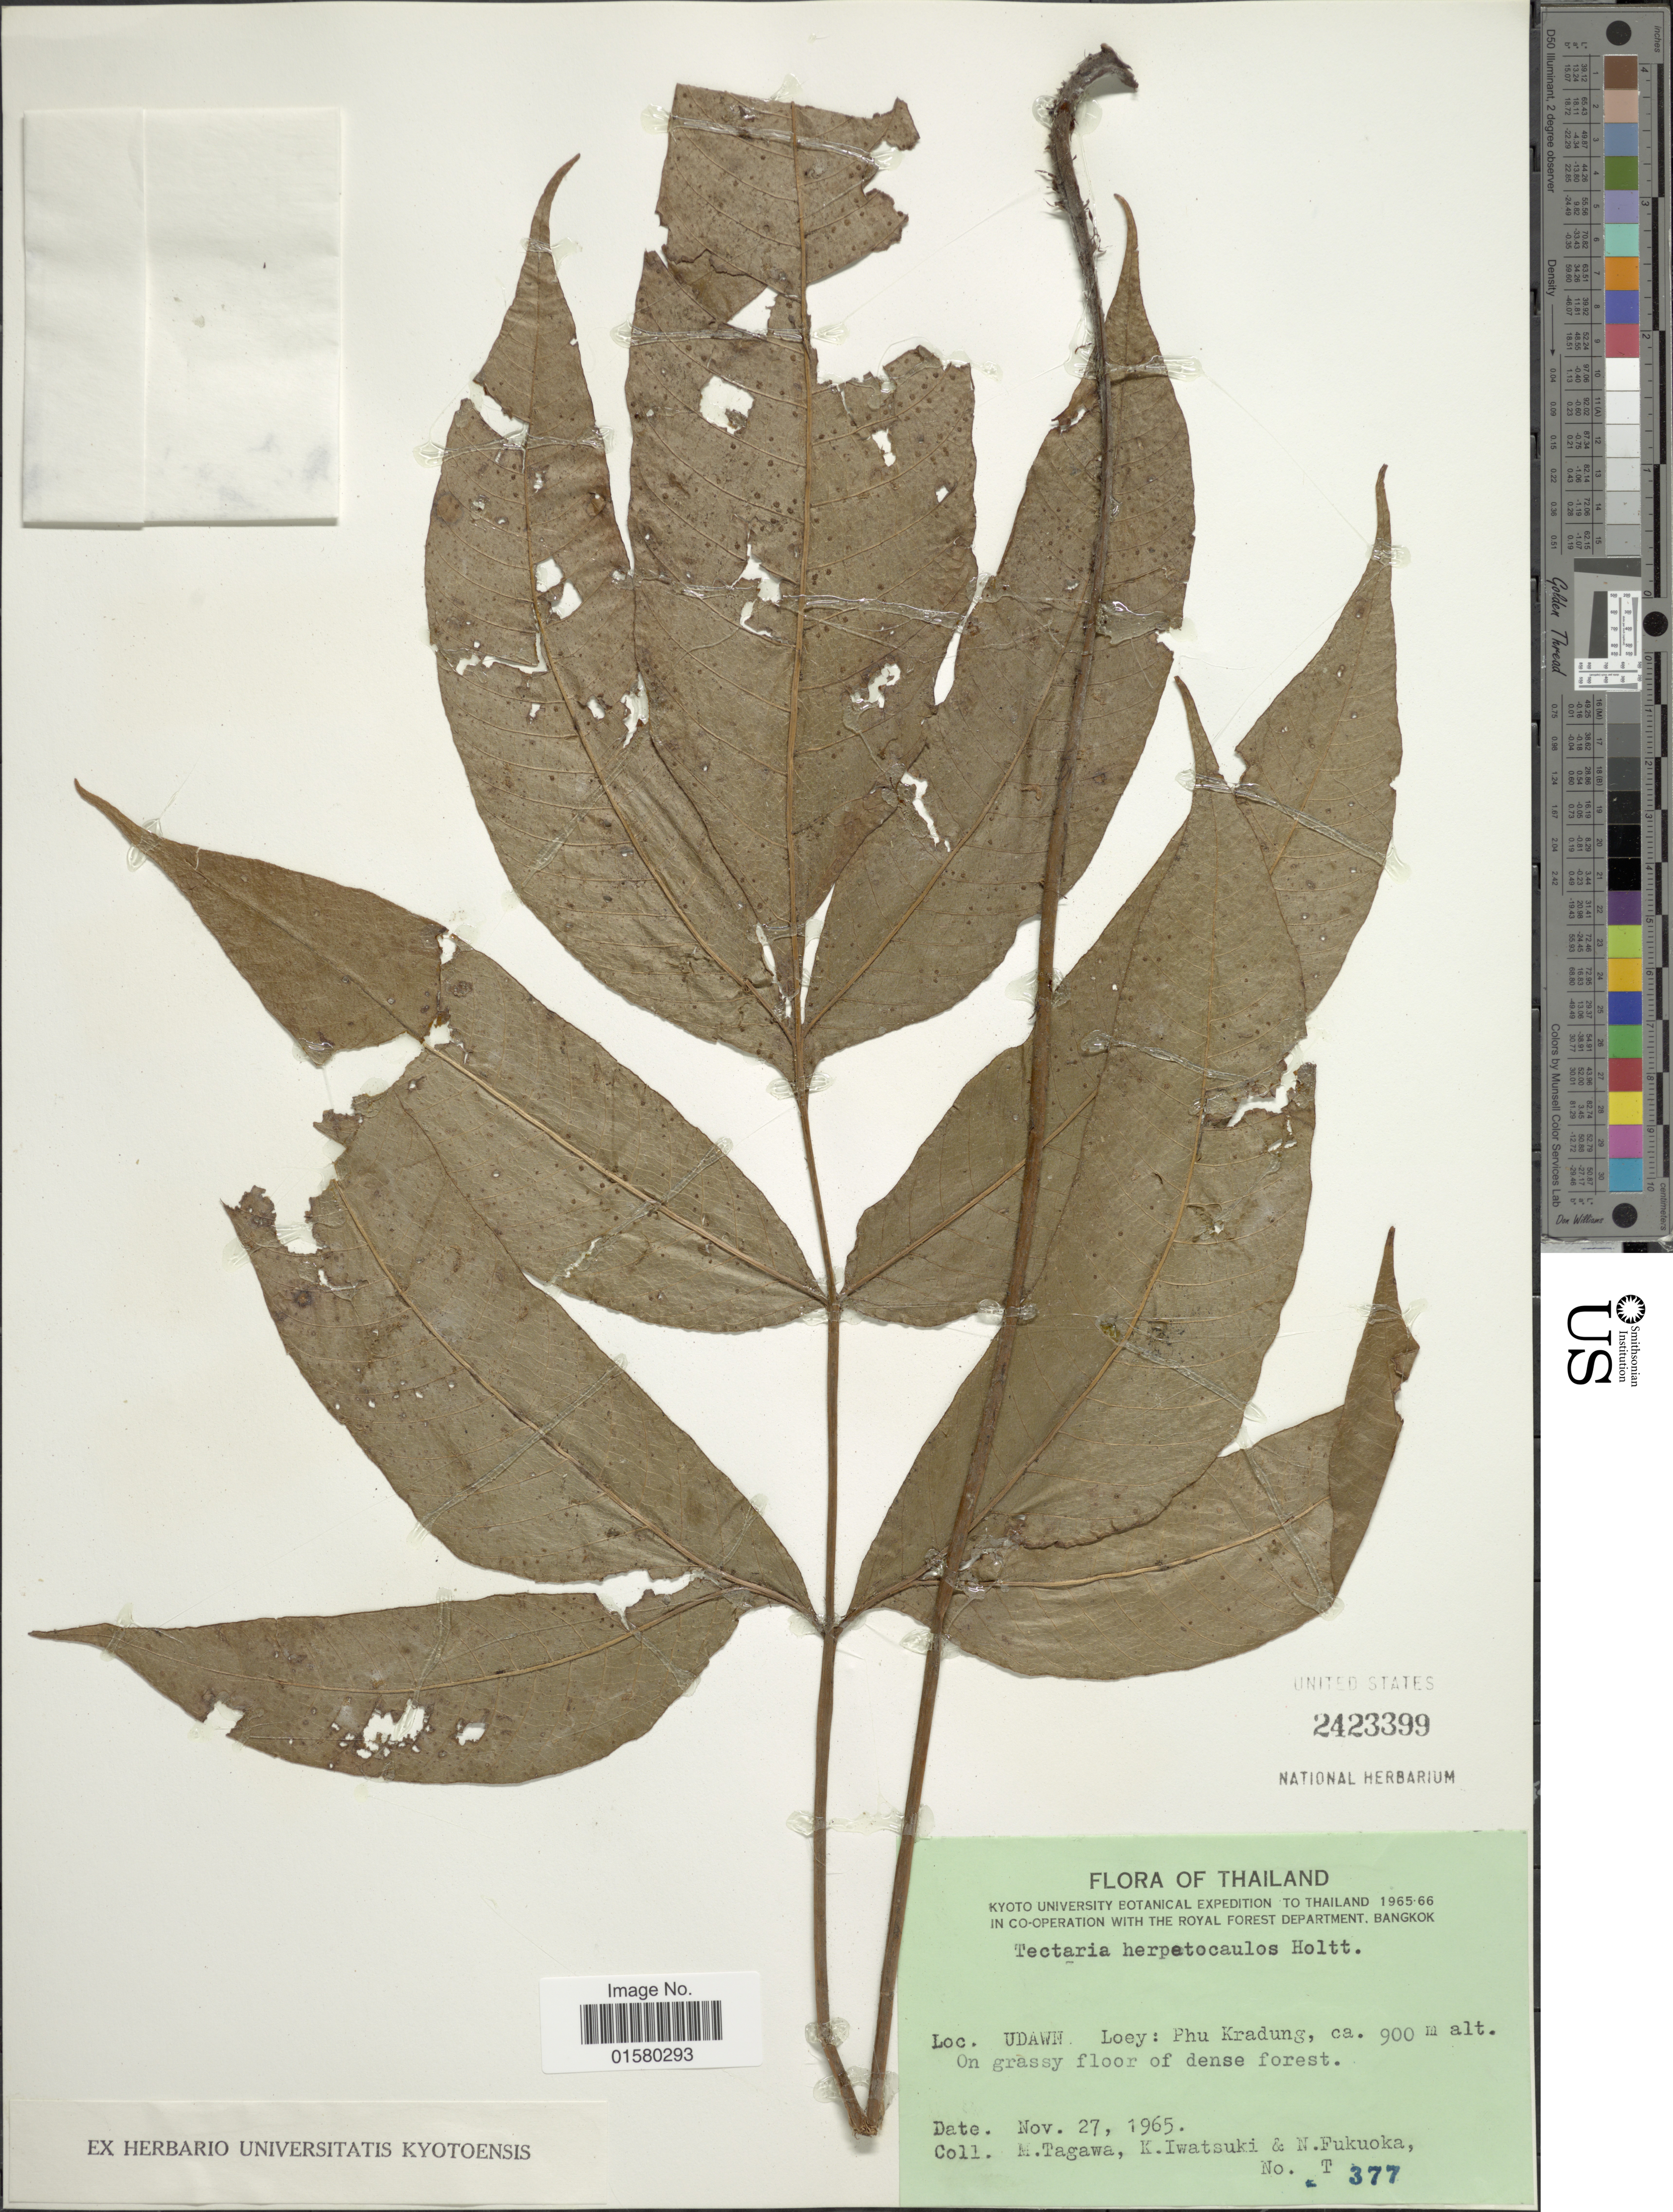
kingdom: Plantae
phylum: Tracheophyta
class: Polypodiopsida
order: Polypodiales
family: Tectariaceae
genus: Tectaria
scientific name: Tectaria herpetocaulos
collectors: M. Tagawa, K. Iwatsuki & N. Fukuoka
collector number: T377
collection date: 1965-11-27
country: Thailand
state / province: Loei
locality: Udawn, Loey: Phu Kradung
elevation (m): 900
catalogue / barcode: US 2423399